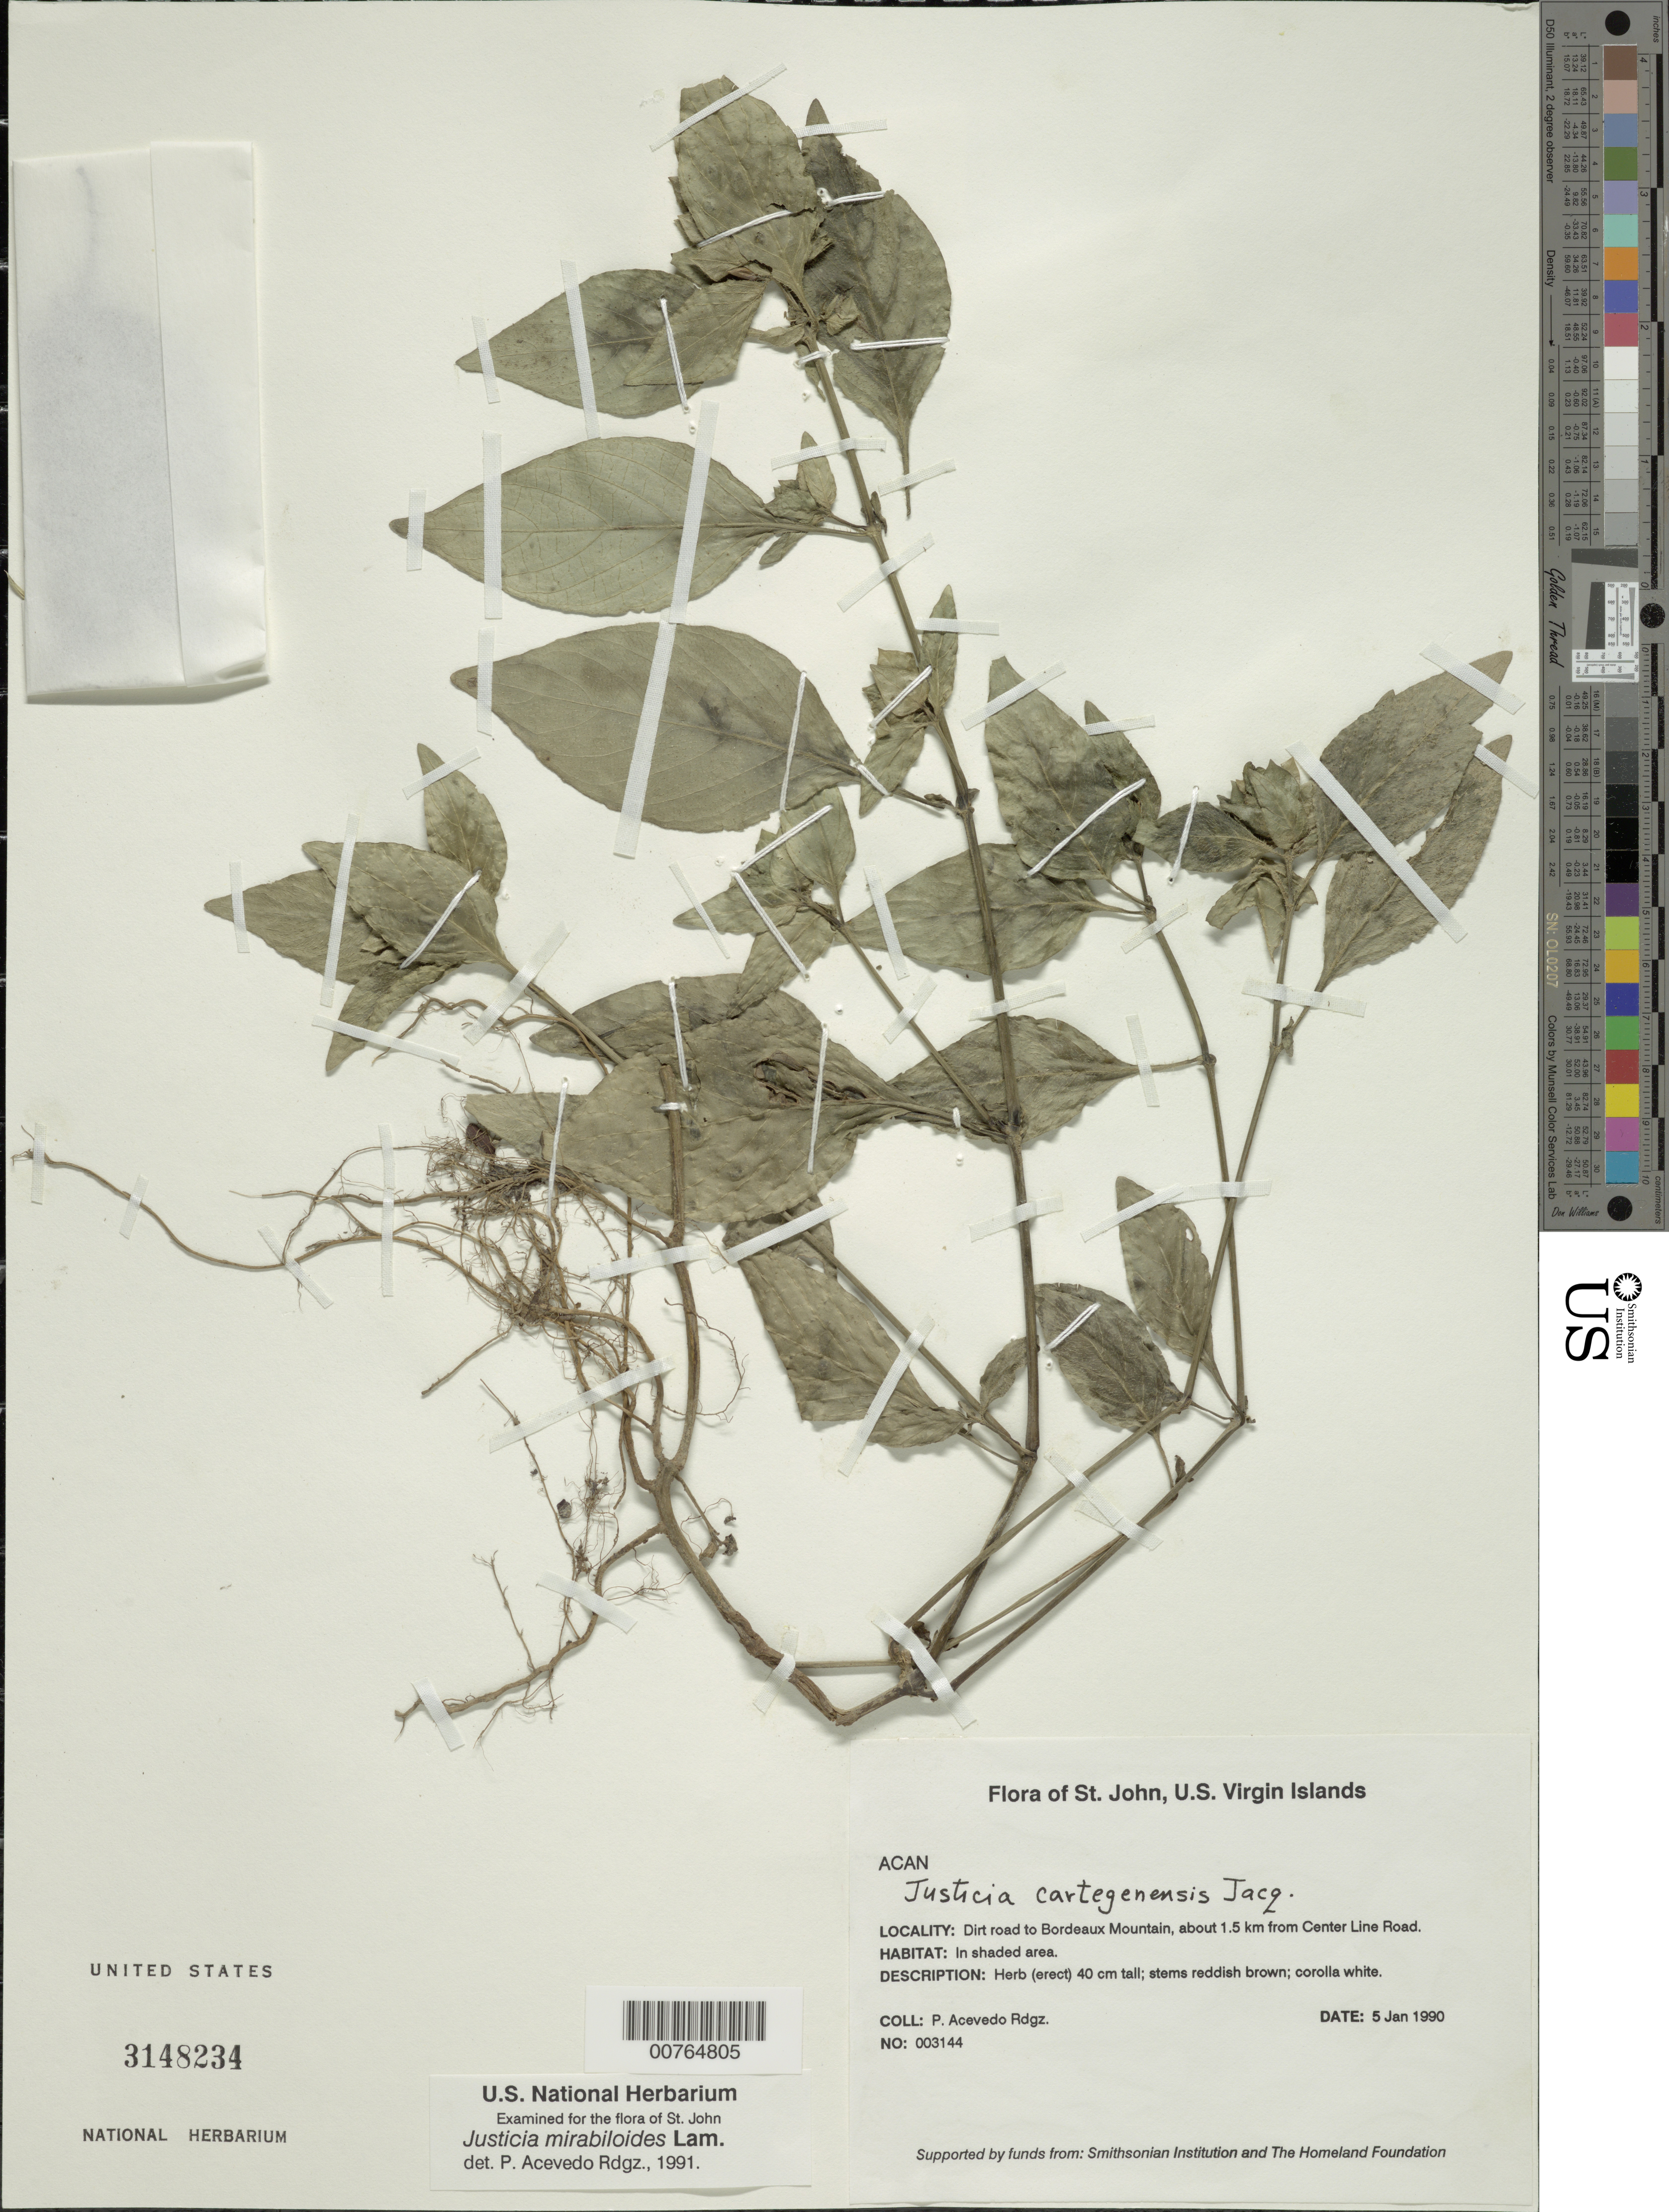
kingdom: Plantae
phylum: Tracheophyta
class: Magnoliopsida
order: Lamiales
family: Acanthaceae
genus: Justicia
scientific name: Justicia mirabiloides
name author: Lam.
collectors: P. Acevedo-Rodr.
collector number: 3144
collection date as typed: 05 Jan 1990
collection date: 1990-01-05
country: U.S. Virgin Islands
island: St. John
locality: Cruz Bay Quarter; dirt road to Bordeaux Mountain, about 1.5 km from Center Line Road.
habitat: In shaded area.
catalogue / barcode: US 3148234